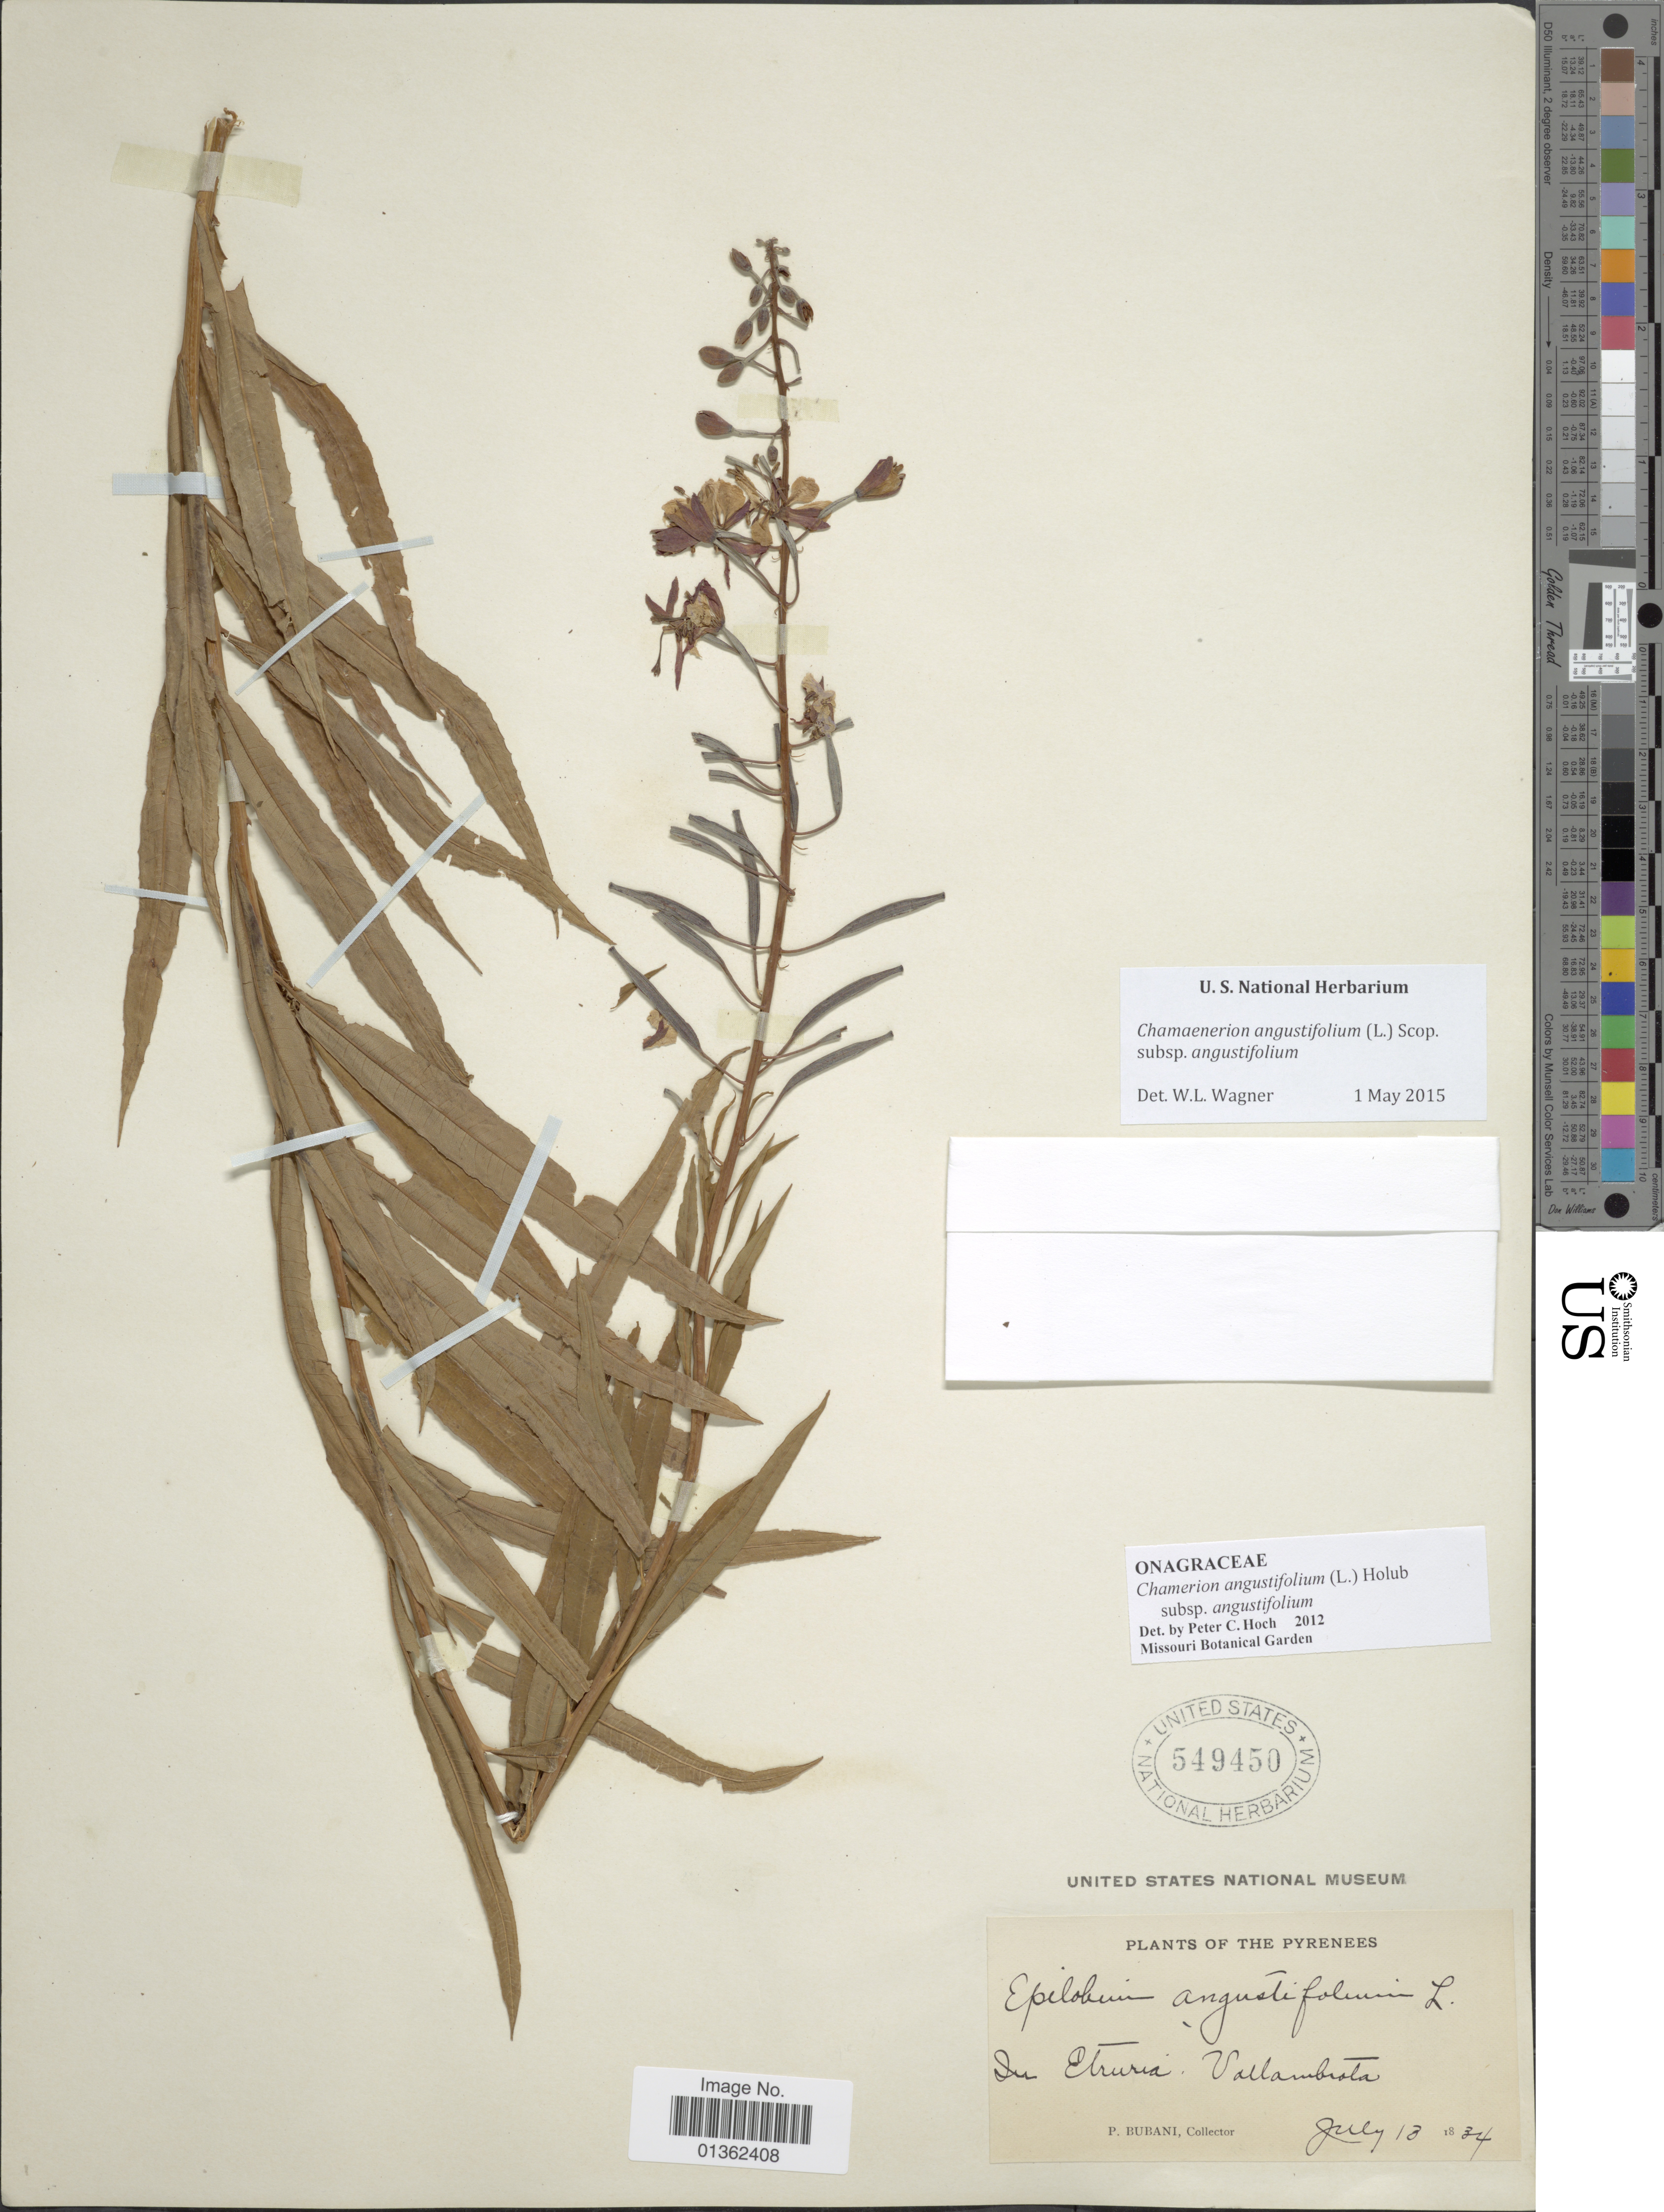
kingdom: Plantae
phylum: Tracheophyta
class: Magnoliopsida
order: Myrtales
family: Onagraceae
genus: Chamaenerion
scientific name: Chamaenerion angustifolium subsp. angustifolium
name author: (L.) Scop.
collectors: P. Bubani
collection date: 1834-07-13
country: Italy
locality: Du Etruria, Vallambrota. [interpreted]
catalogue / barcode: US 549450